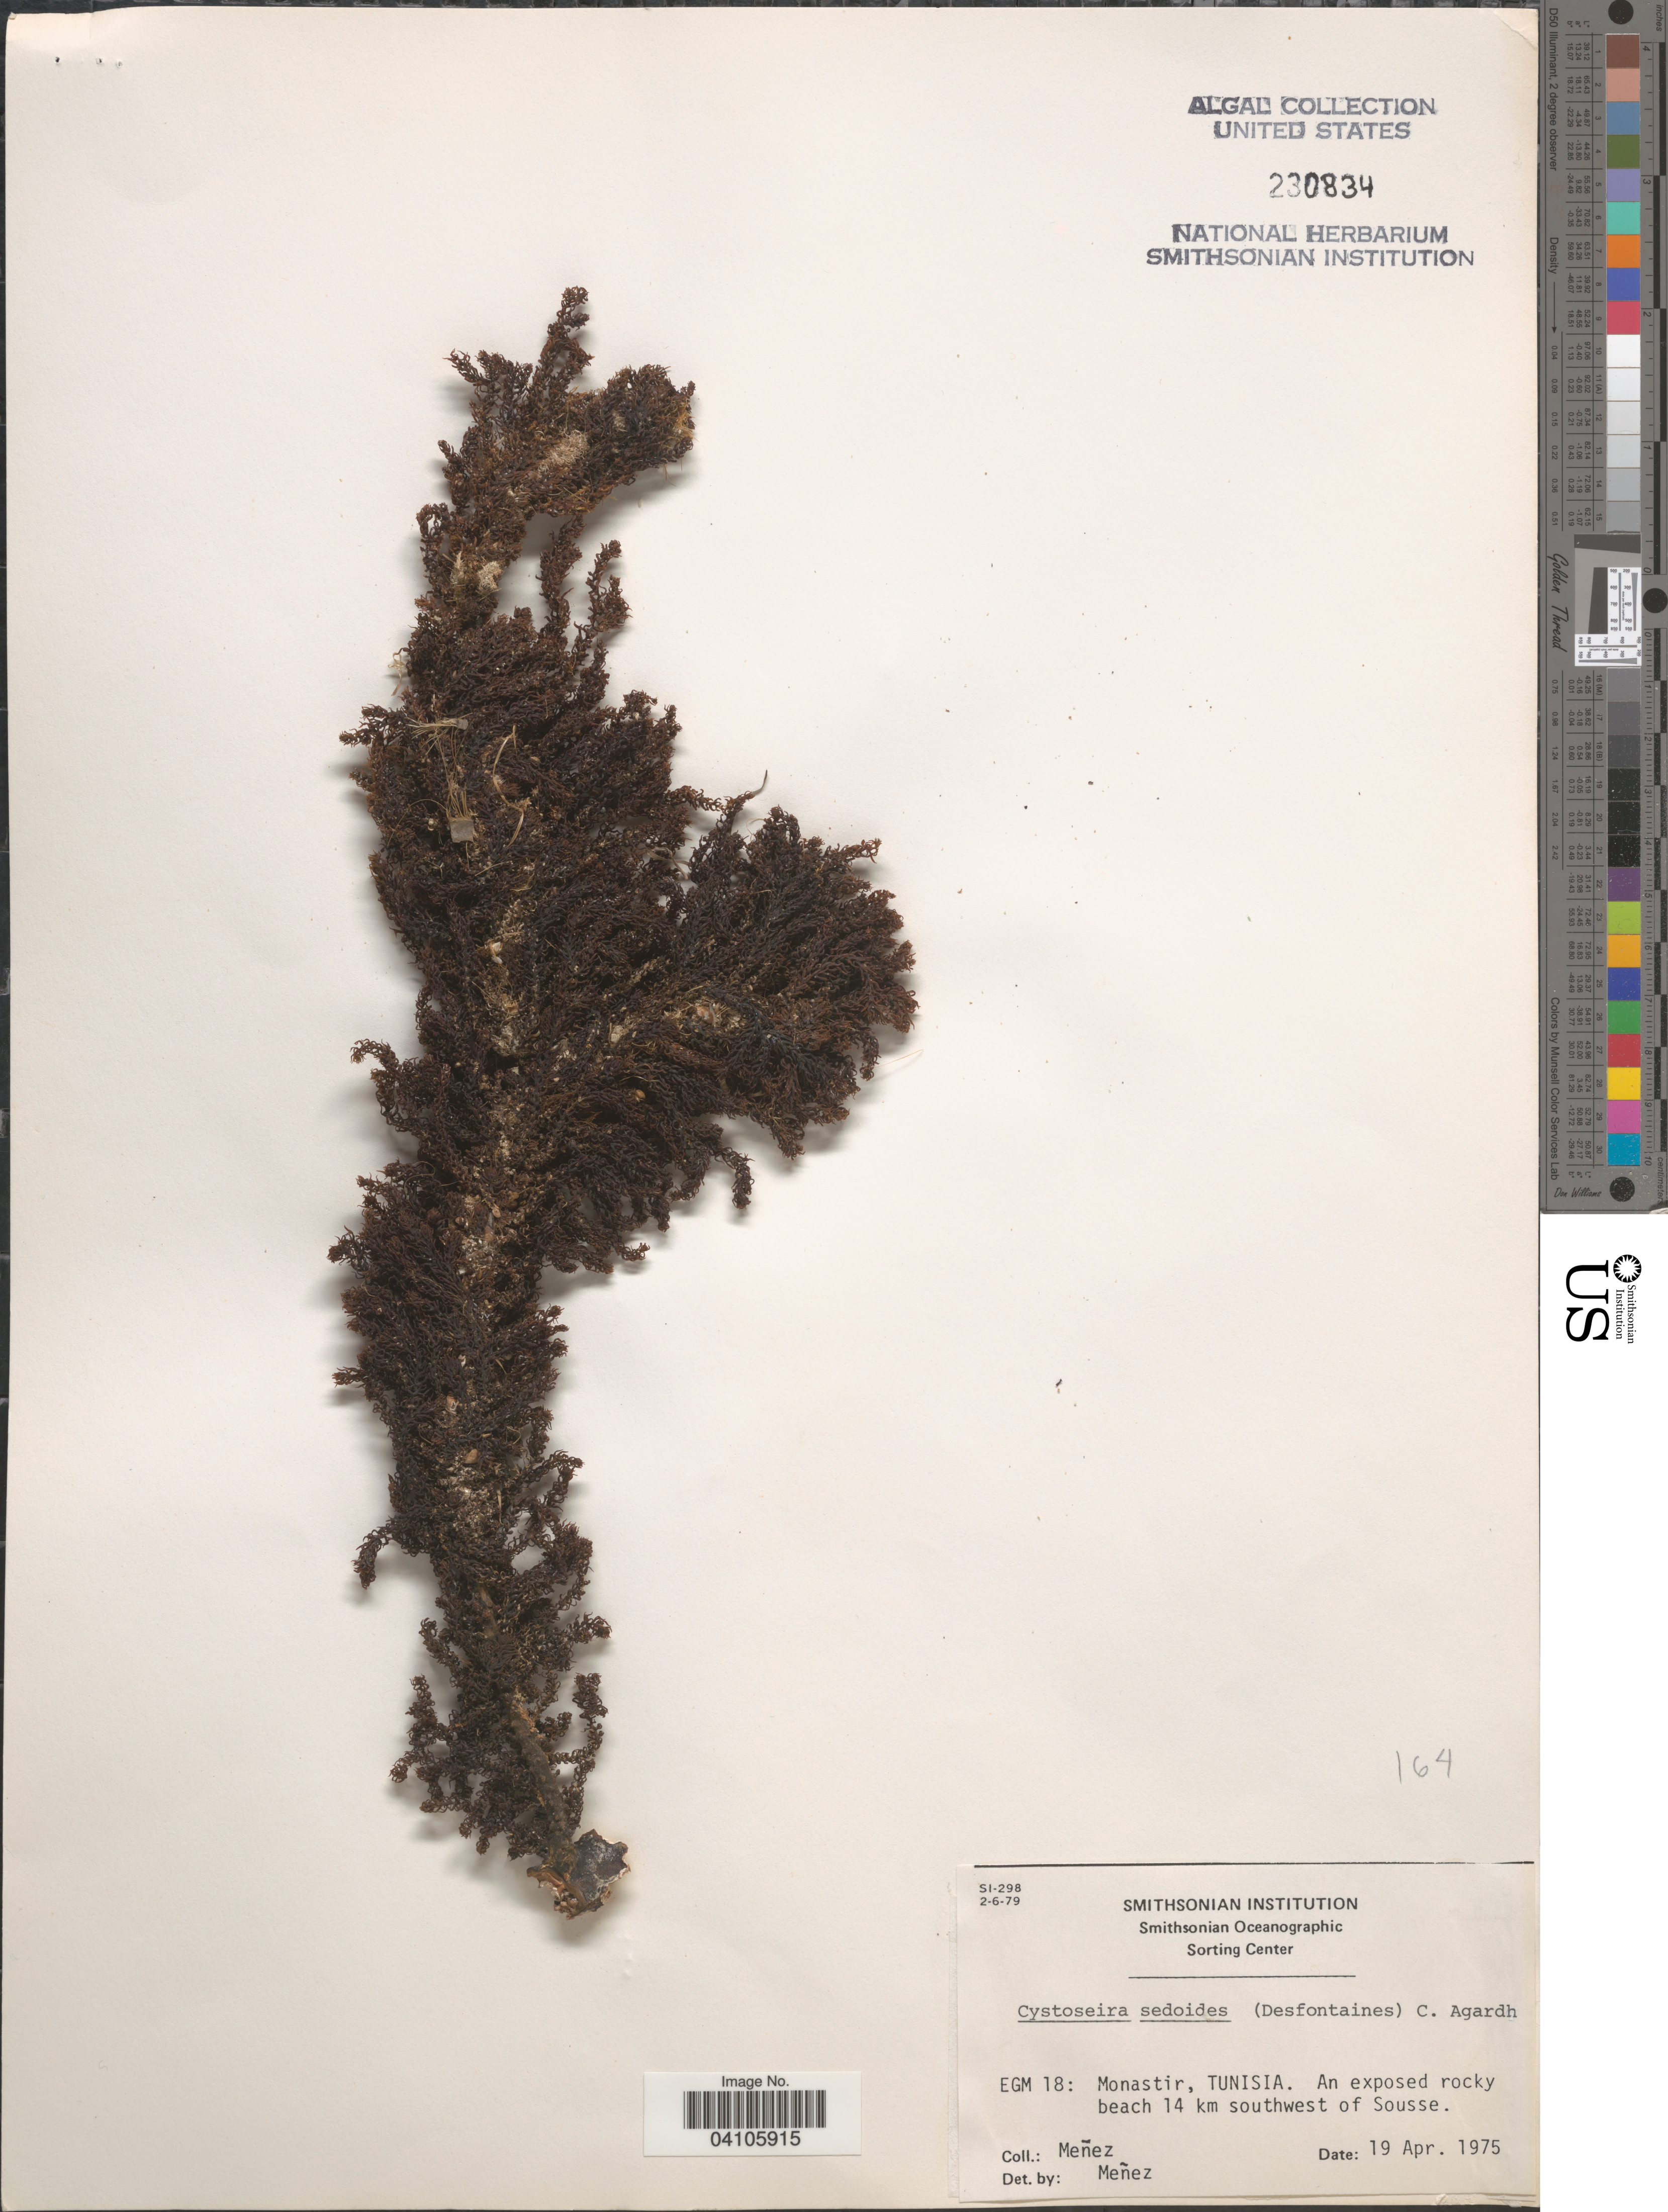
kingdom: Chromista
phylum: Ochrophyta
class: Phaeophyceae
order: Fucales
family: Sargassaceae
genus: Ericaria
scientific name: Ericaria sedoides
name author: Neiva & E.A. Serrão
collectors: Menez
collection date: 1975-04-19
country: Tunisia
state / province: Monastir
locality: EGM 18: An exposed rocky beach 14 km southwest of Sousse.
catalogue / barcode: US 238034